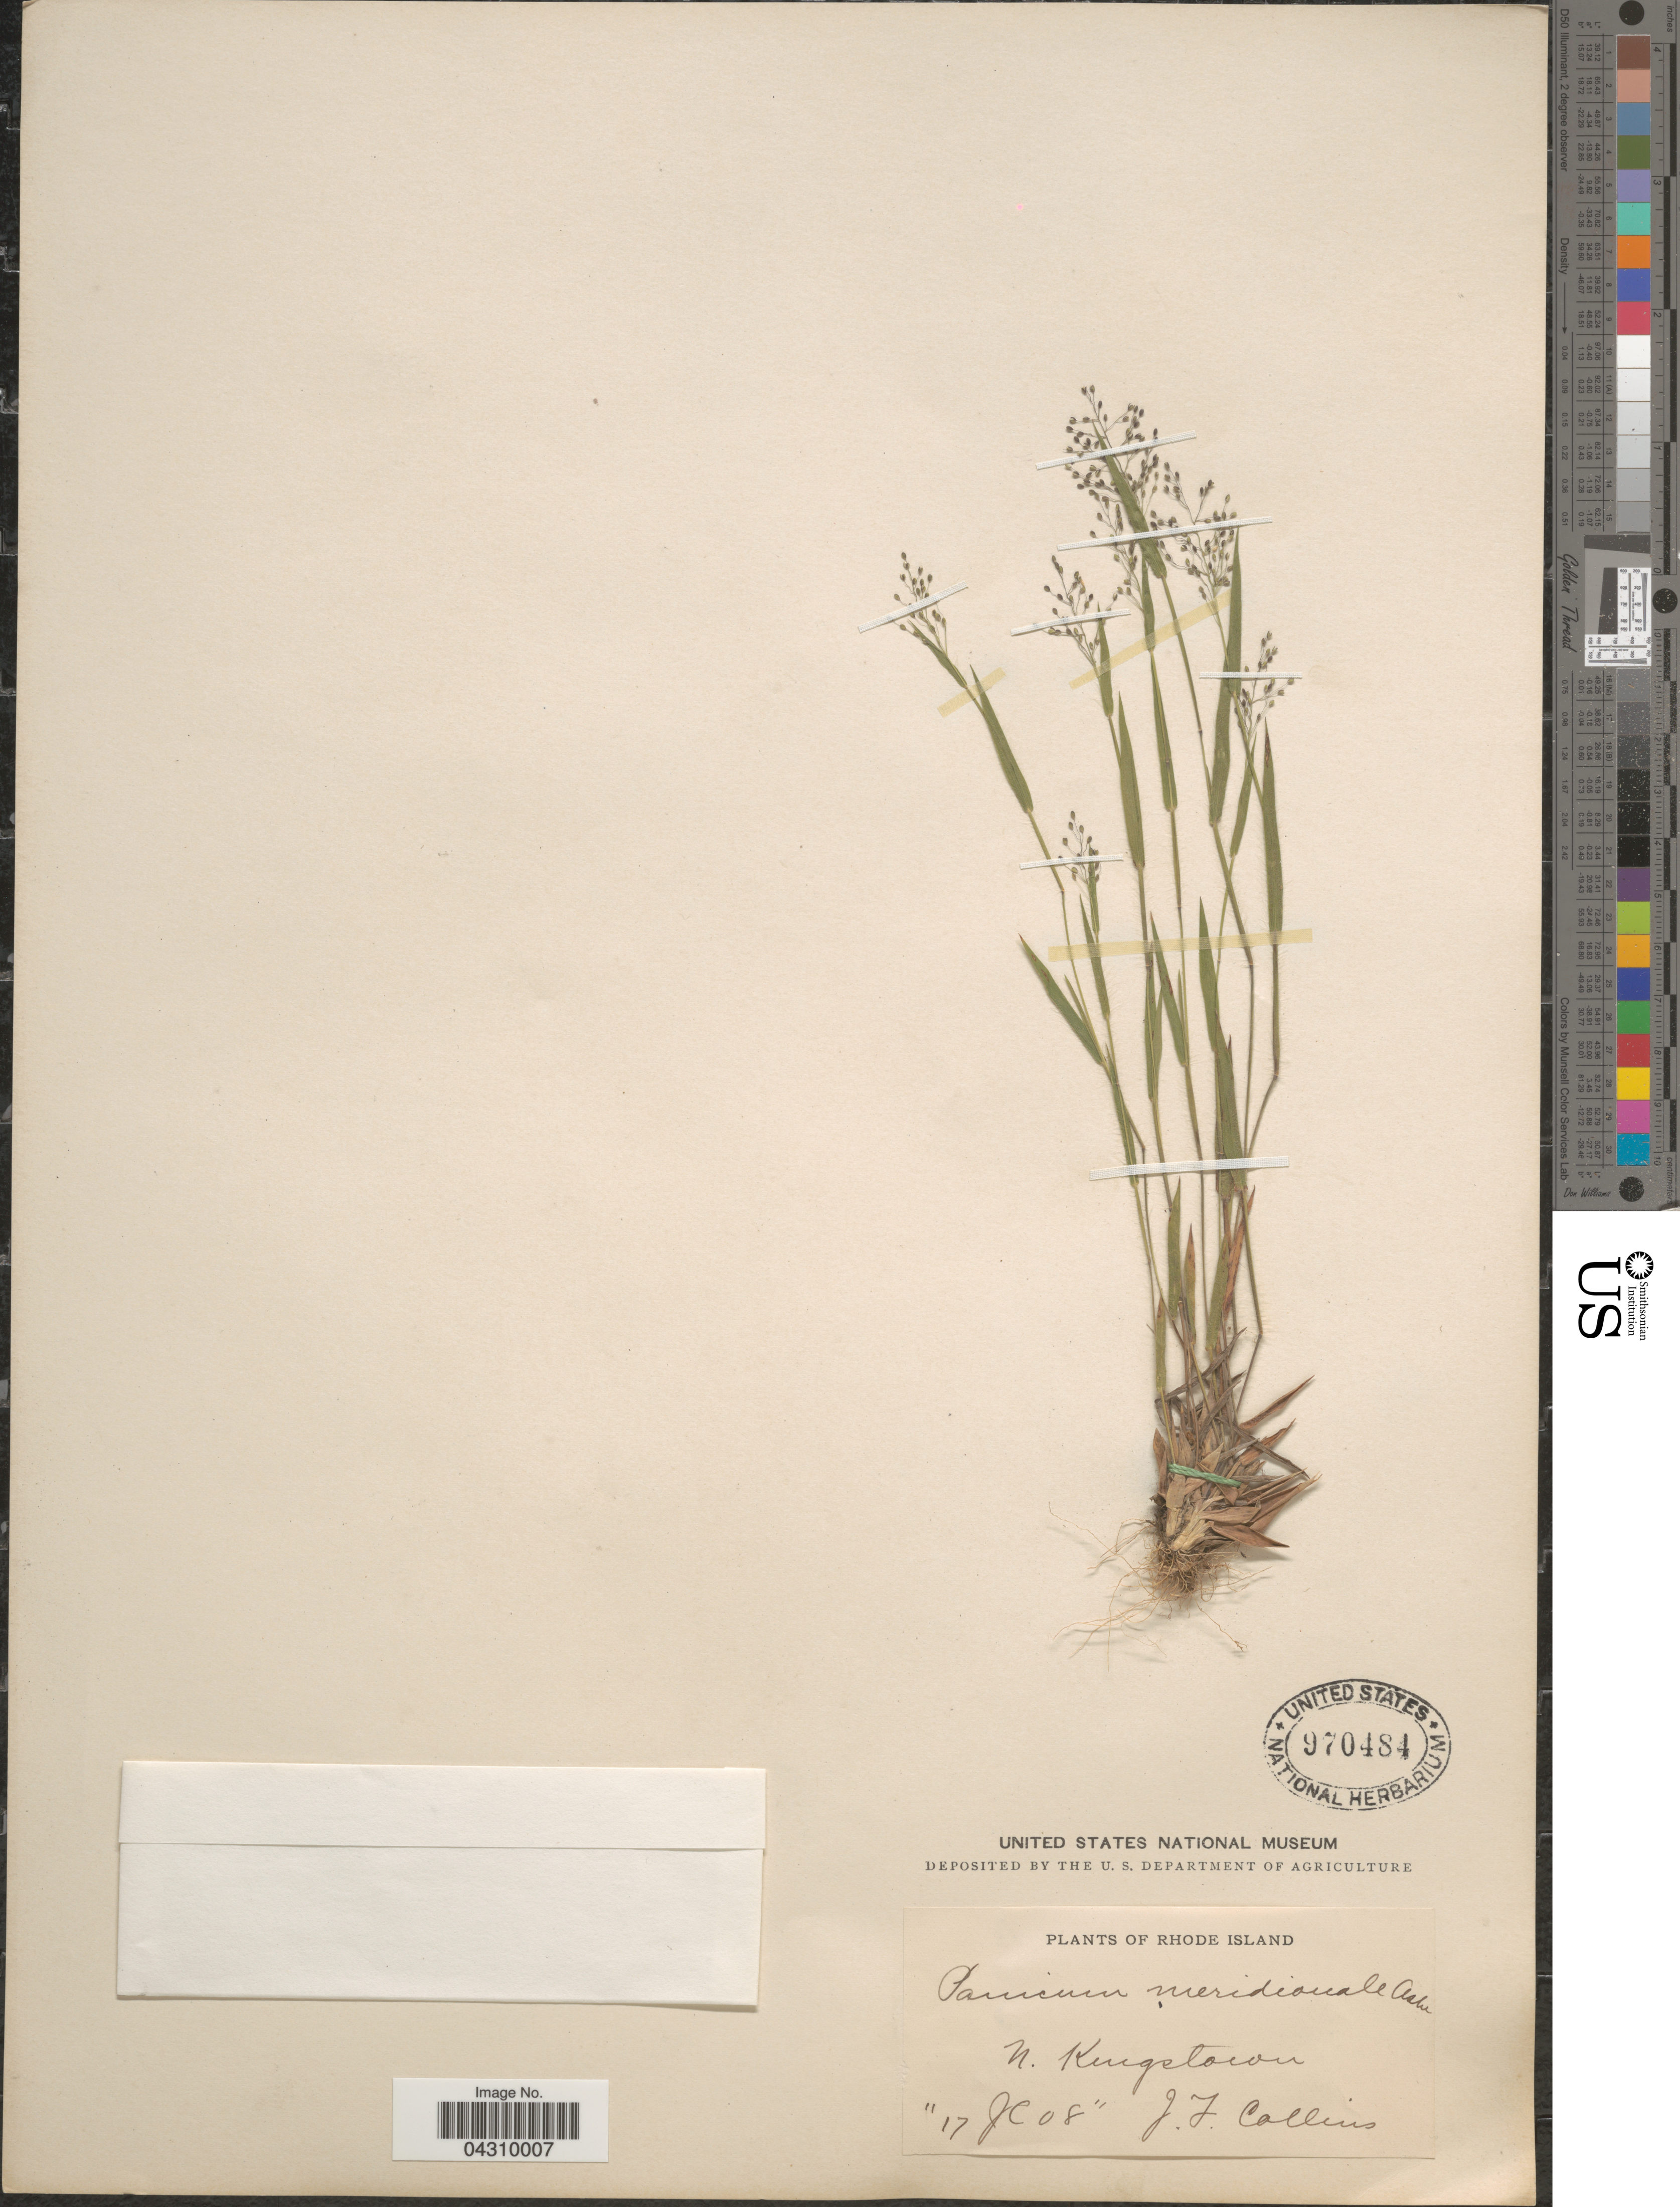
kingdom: Plantae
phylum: Tracheophyta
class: Liliopsida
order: Poales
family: Poaceae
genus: Dichanthelium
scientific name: Dichanthelium acuminatum var. acuminatum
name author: (Sw.) Gould & C.A. Clark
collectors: J. Collins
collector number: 17JC08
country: United States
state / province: Rhode Island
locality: N. Kingstown.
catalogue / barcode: US 970484